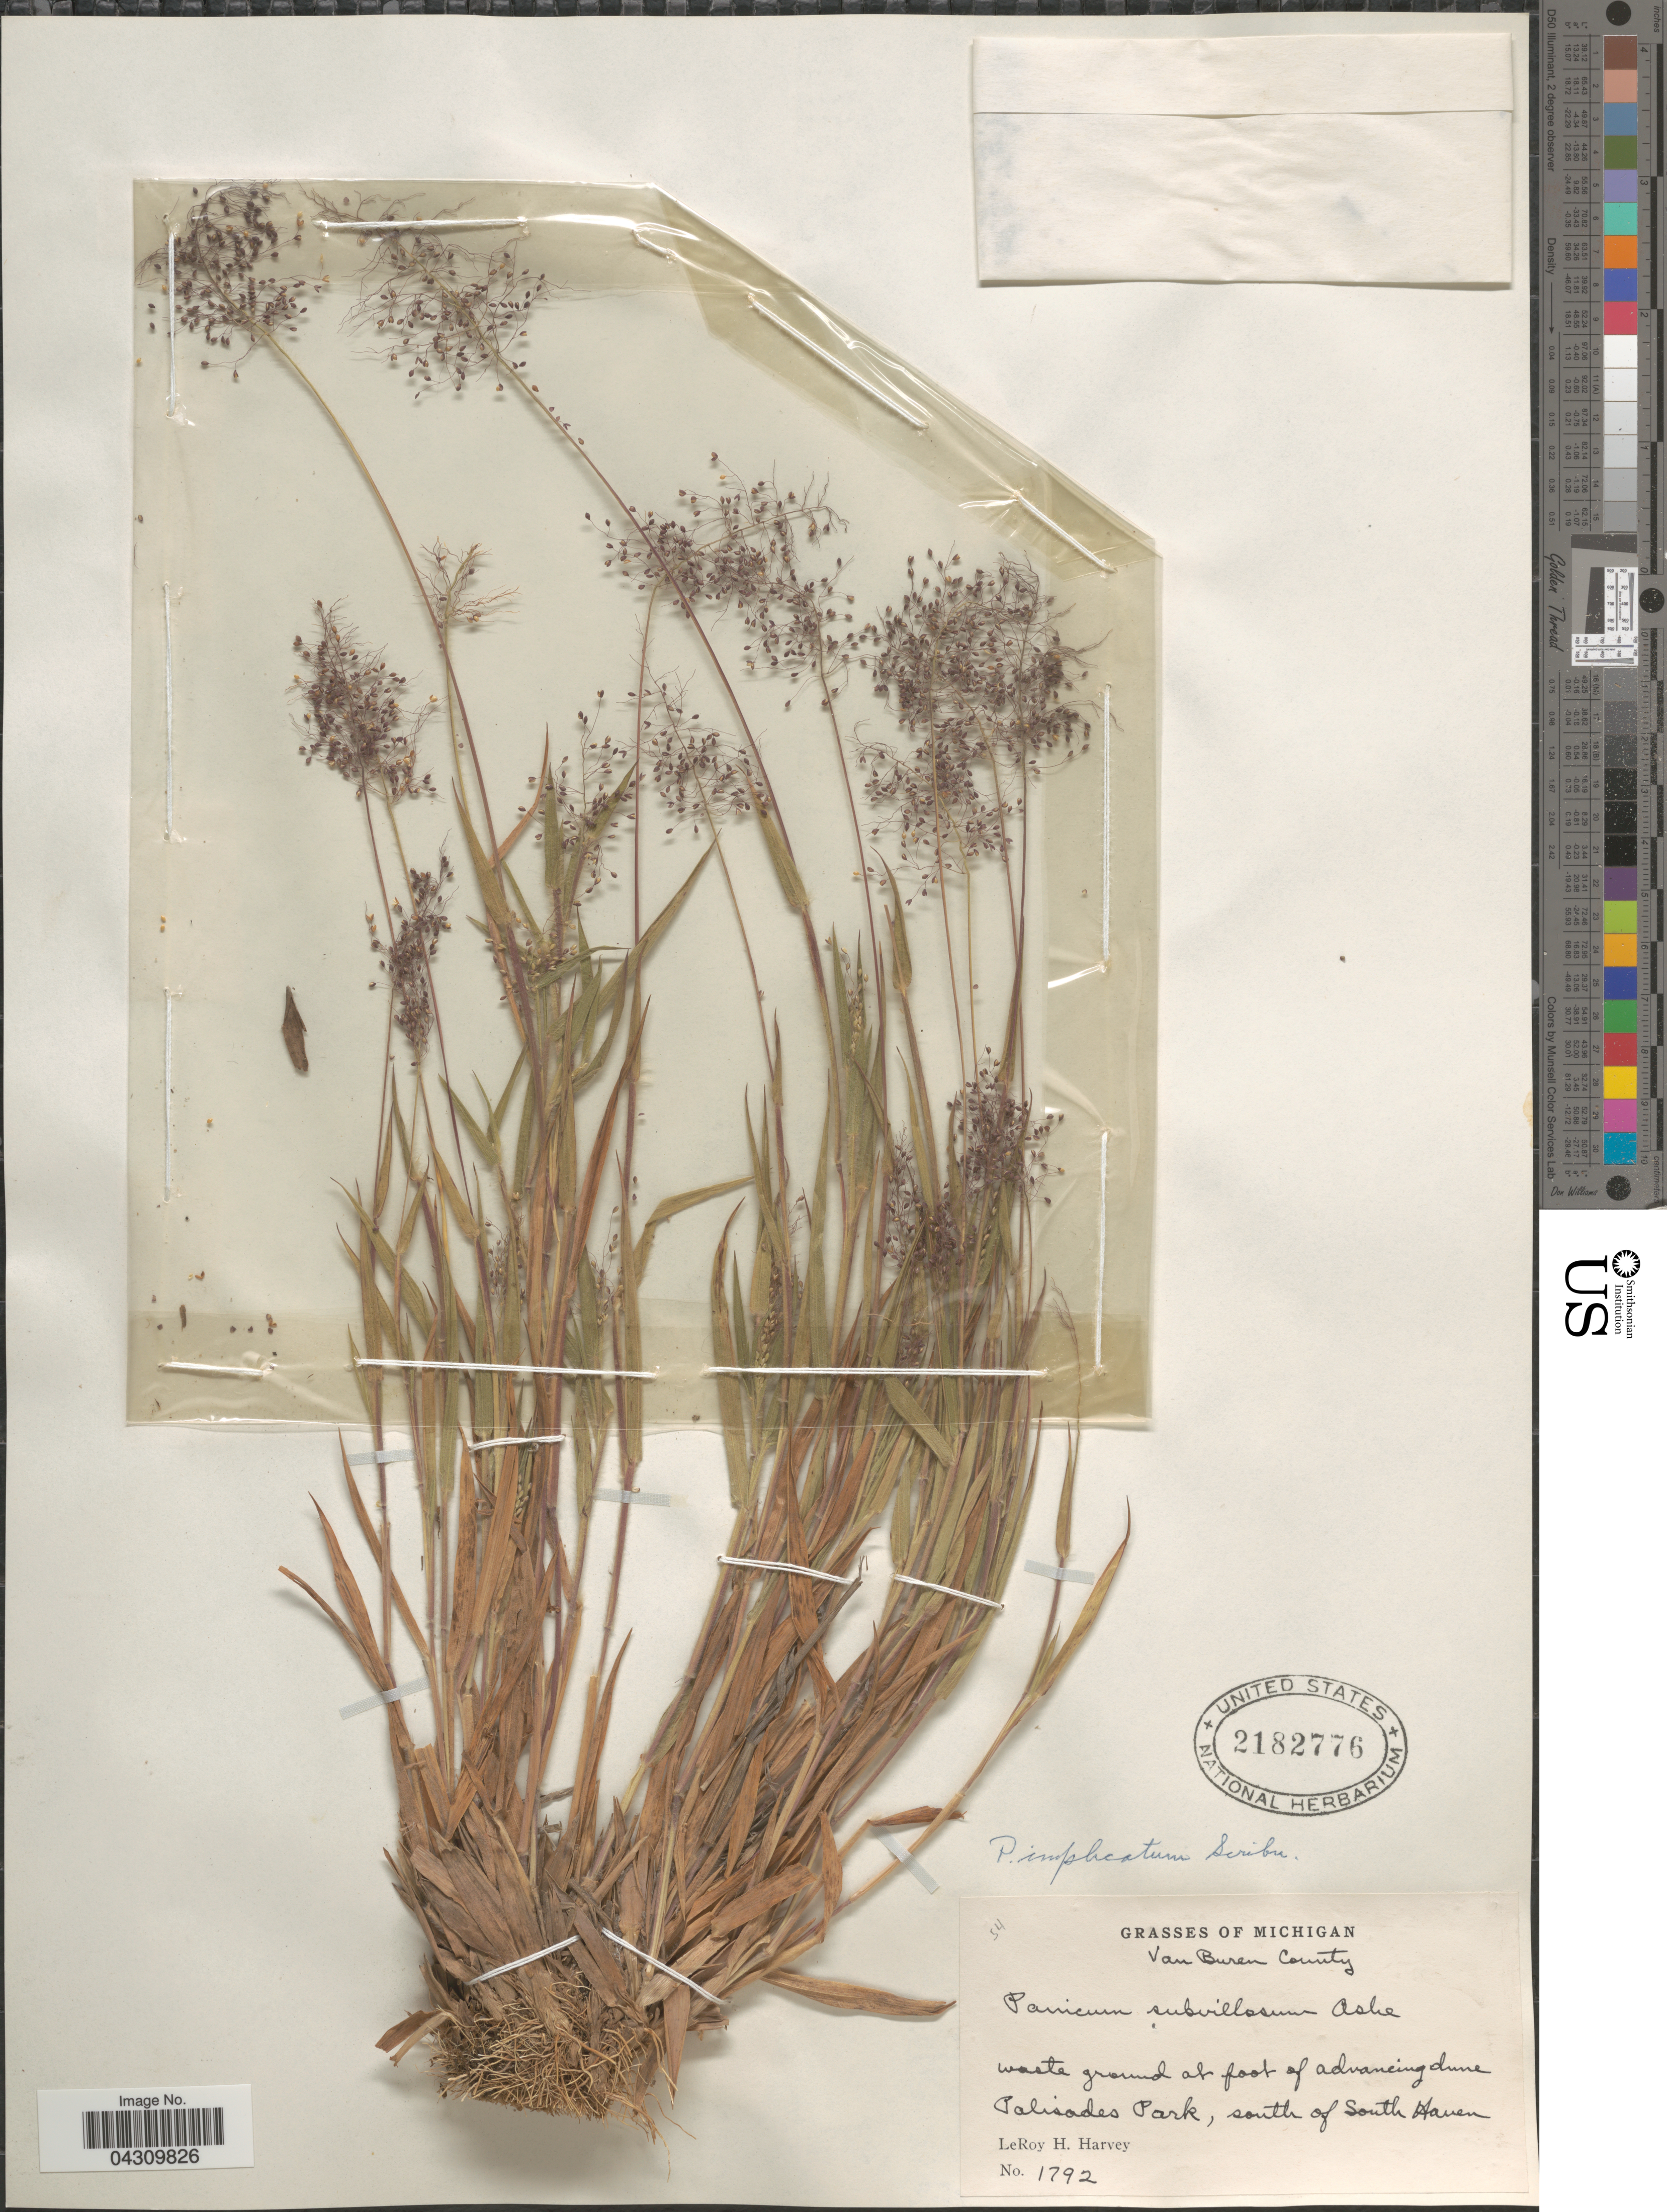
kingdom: Plantae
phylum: Tracheophyta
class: Liliopsida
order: Poales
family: Poaceae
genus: Dichanthelium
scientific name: Dichanthelium acuminatum var. acuminatum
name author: (Sw.) Gould & C.A. Clark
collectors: L. H. Harvey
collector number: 1792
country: United States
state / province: Michigan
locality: Van Buren County. Palisades Park, south of South Haven.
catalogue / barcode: US 2182776